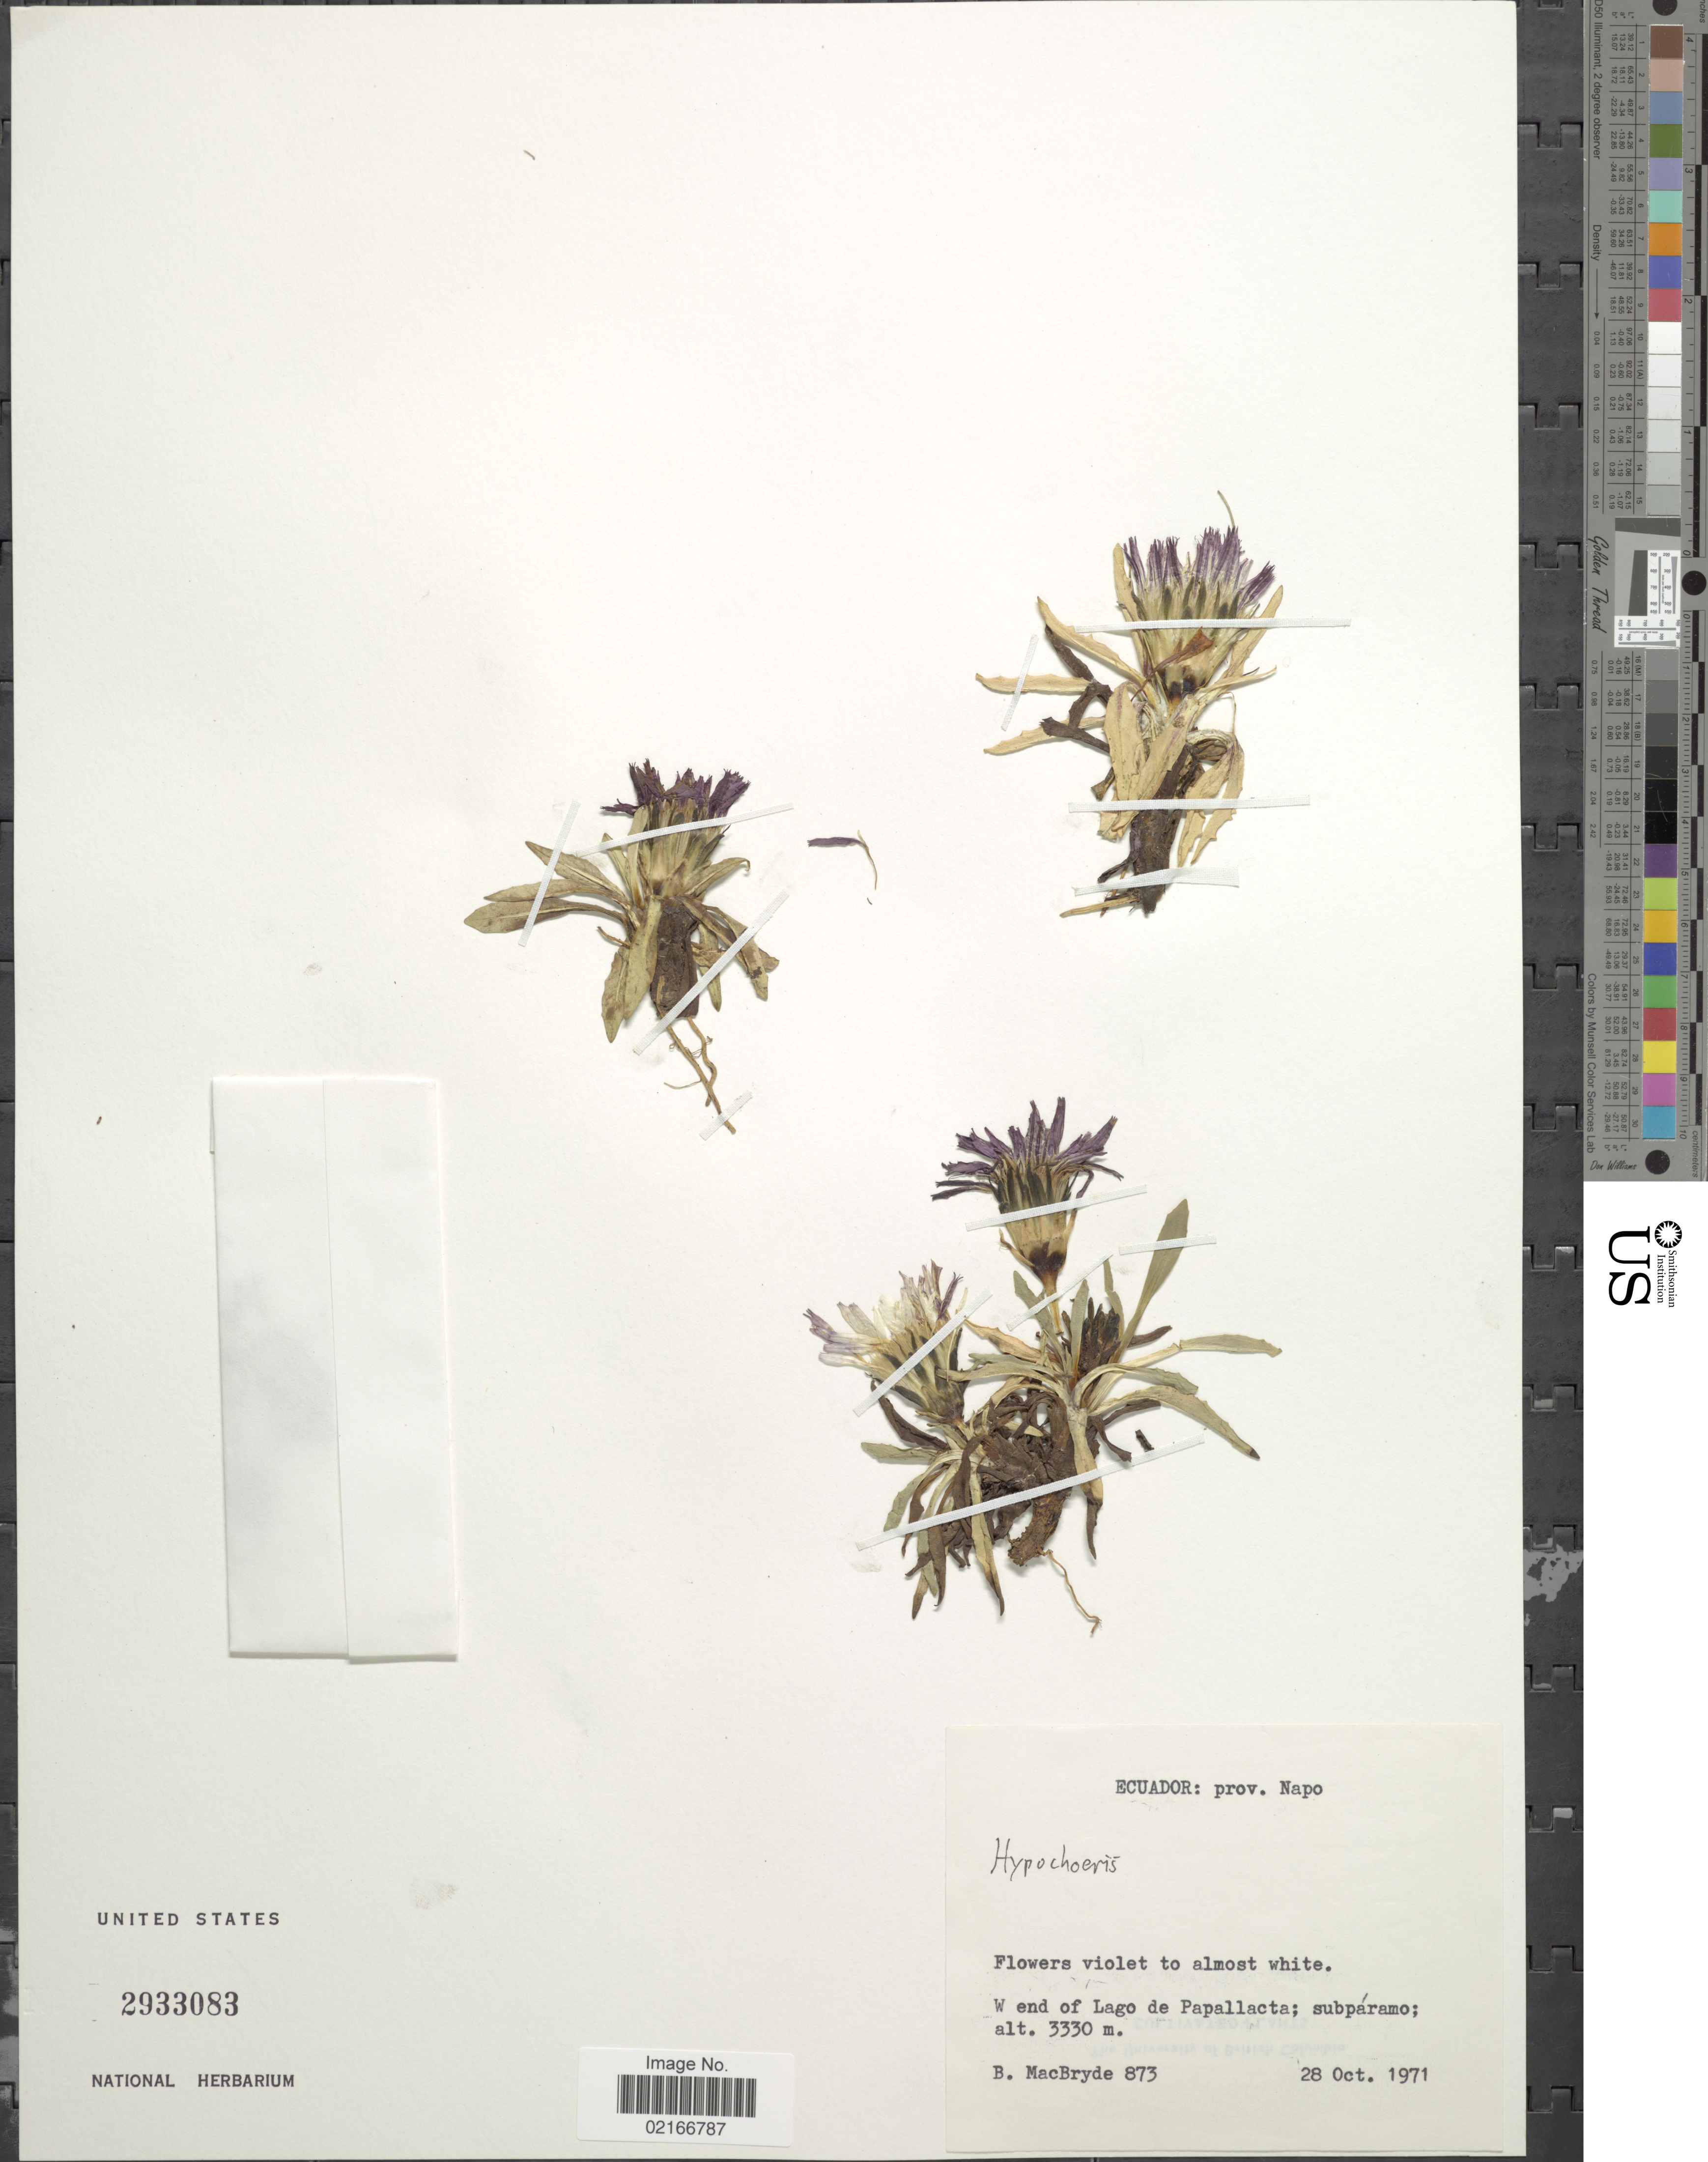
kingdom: Plantae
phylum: Tracheophyta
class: Magnoliopsida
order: Asterales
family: Asteraceae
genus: Hypochaeris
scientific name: Hypochaeris sessiflora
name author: Kunth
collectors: B. MacBryde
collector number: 873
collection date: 1971-10-28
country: Ecuador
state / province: Napo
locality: W end of Lago de Papallacta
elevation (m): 3330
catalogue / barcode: US 2933083